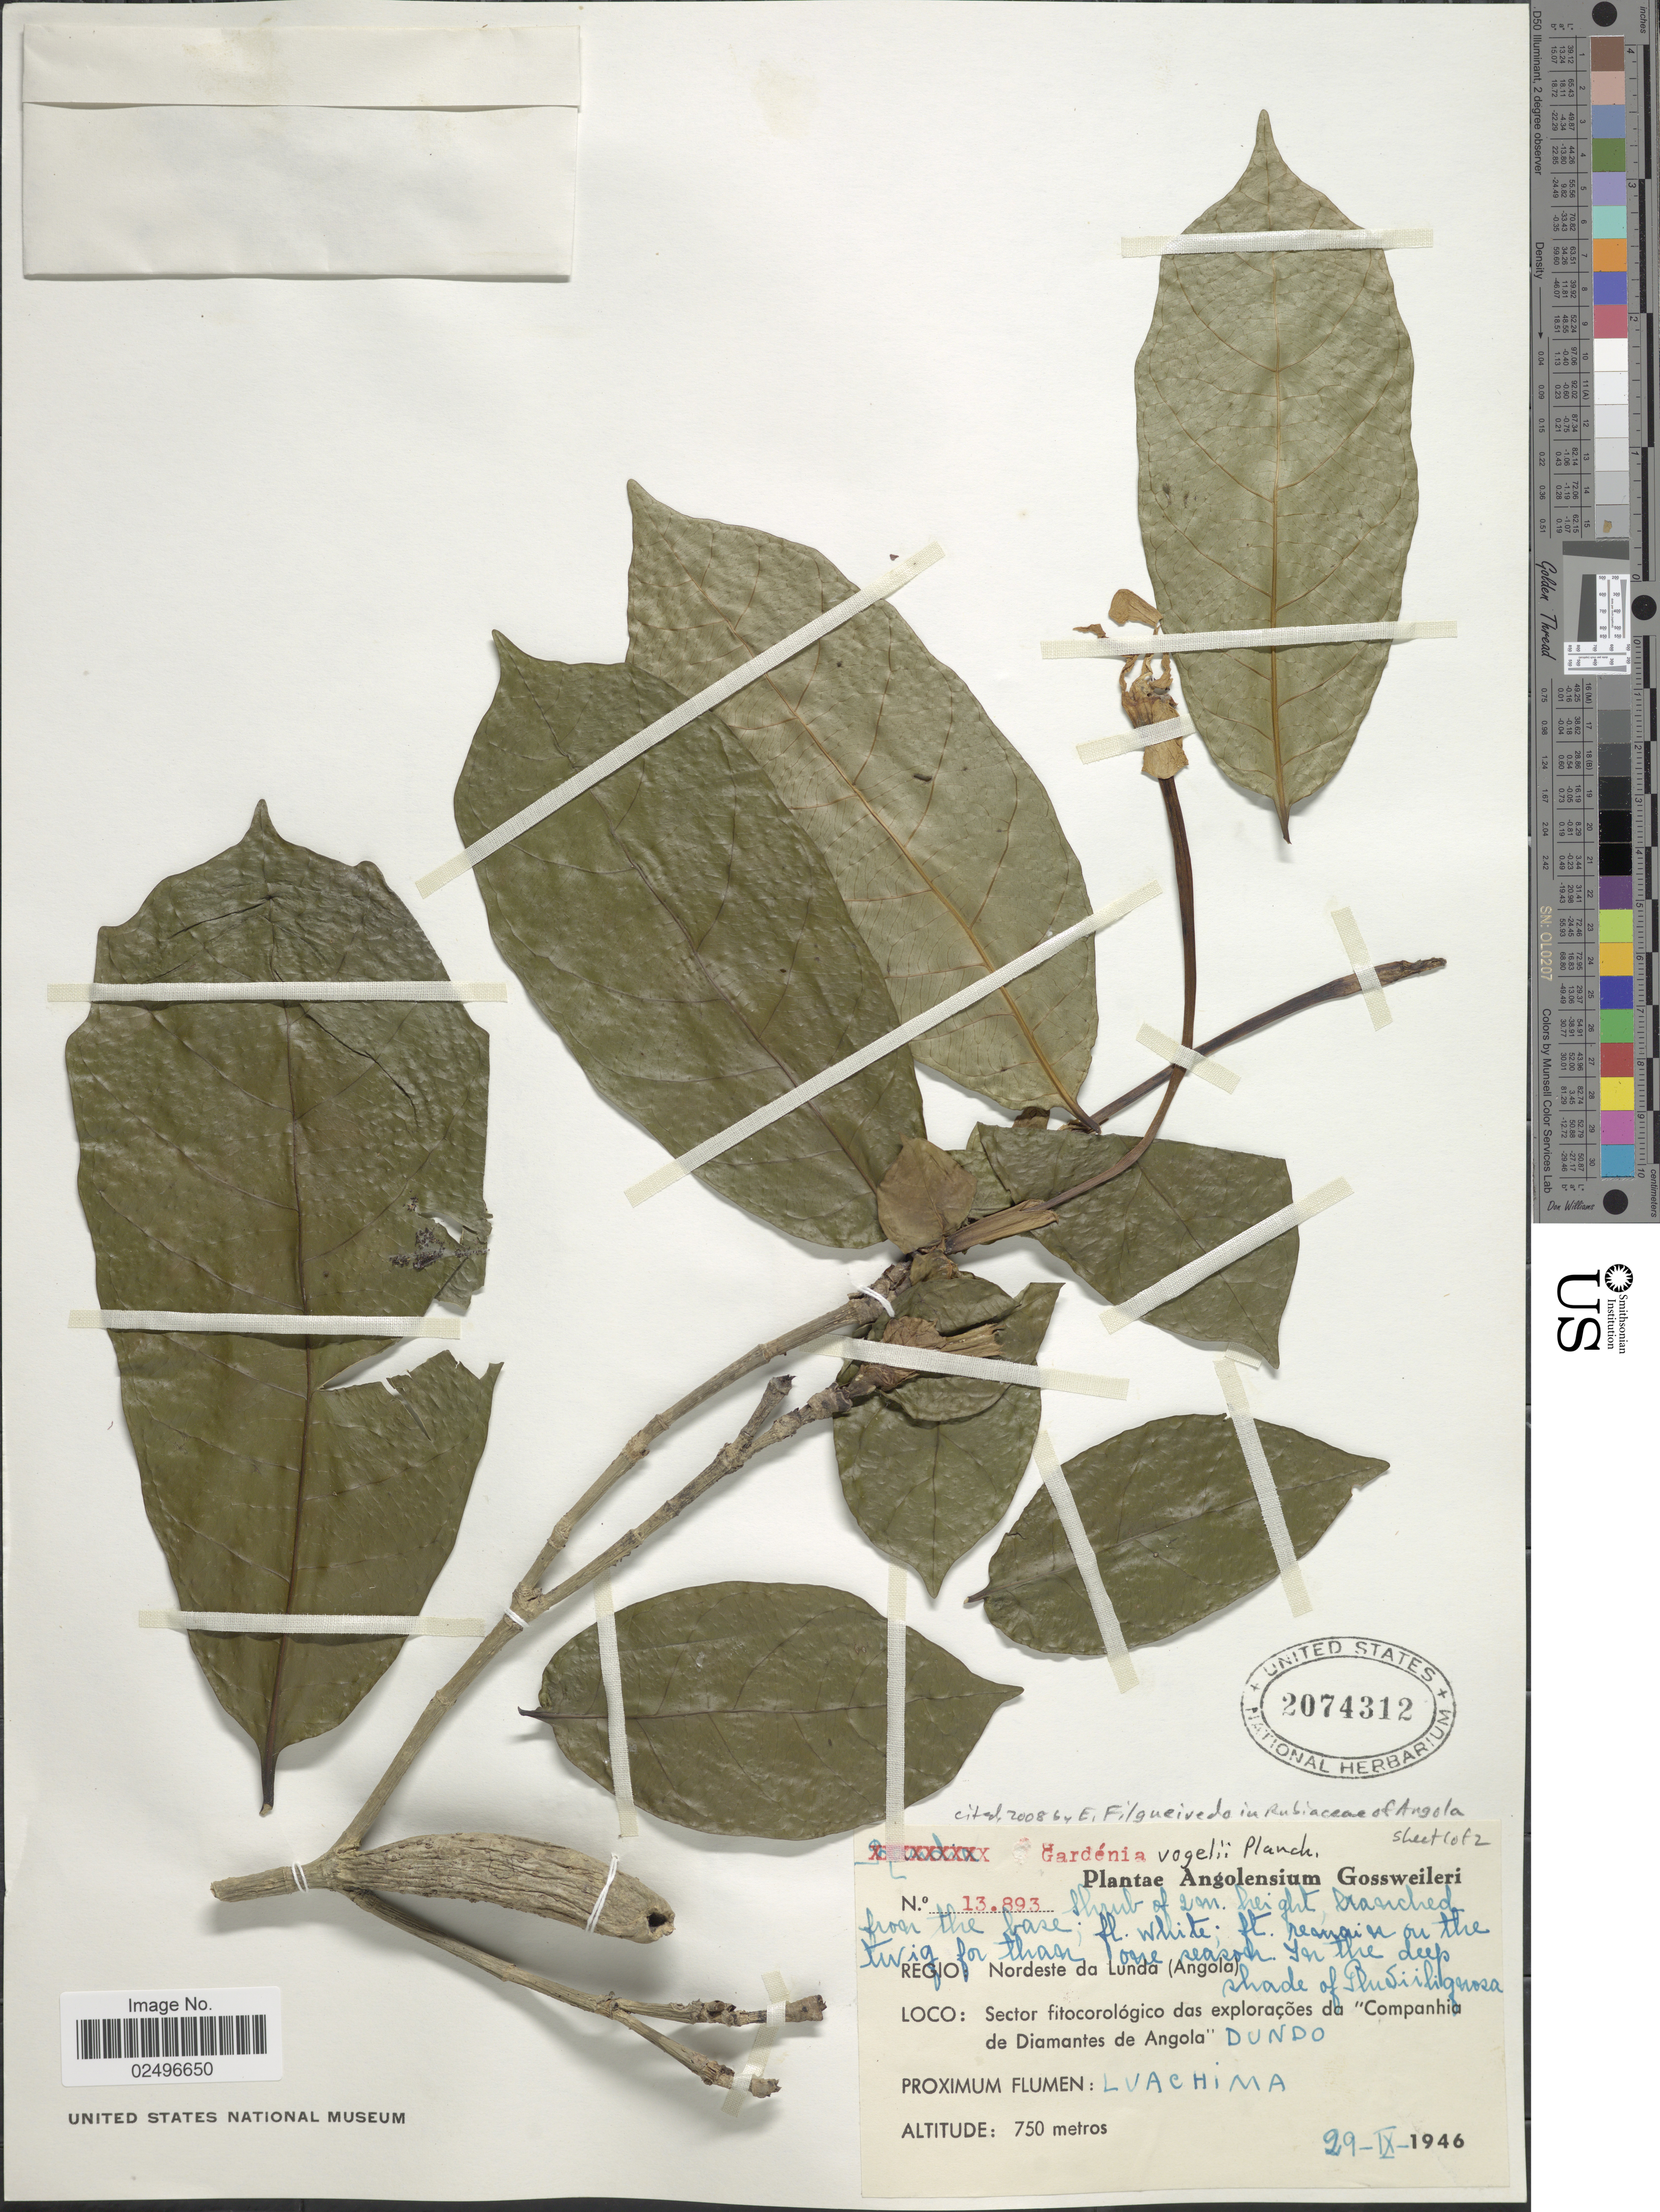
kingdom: Plantae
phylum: Tracheophyta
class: Magnoliopsida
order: Gentianales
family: Rubiaceae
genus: Gardenia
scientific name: Gardenia vogelii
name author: Hook. f. ex Planch.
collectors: -. Gossweiler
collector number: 13893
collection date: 1946-09-29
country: Angola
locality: Regio Nordeste da Lunda (Angola) Sector fitocorologico das exploracoes da "Companhia de Diamantes de Angola"Dundo: Luachima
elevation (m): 750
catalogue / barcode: US 2074312